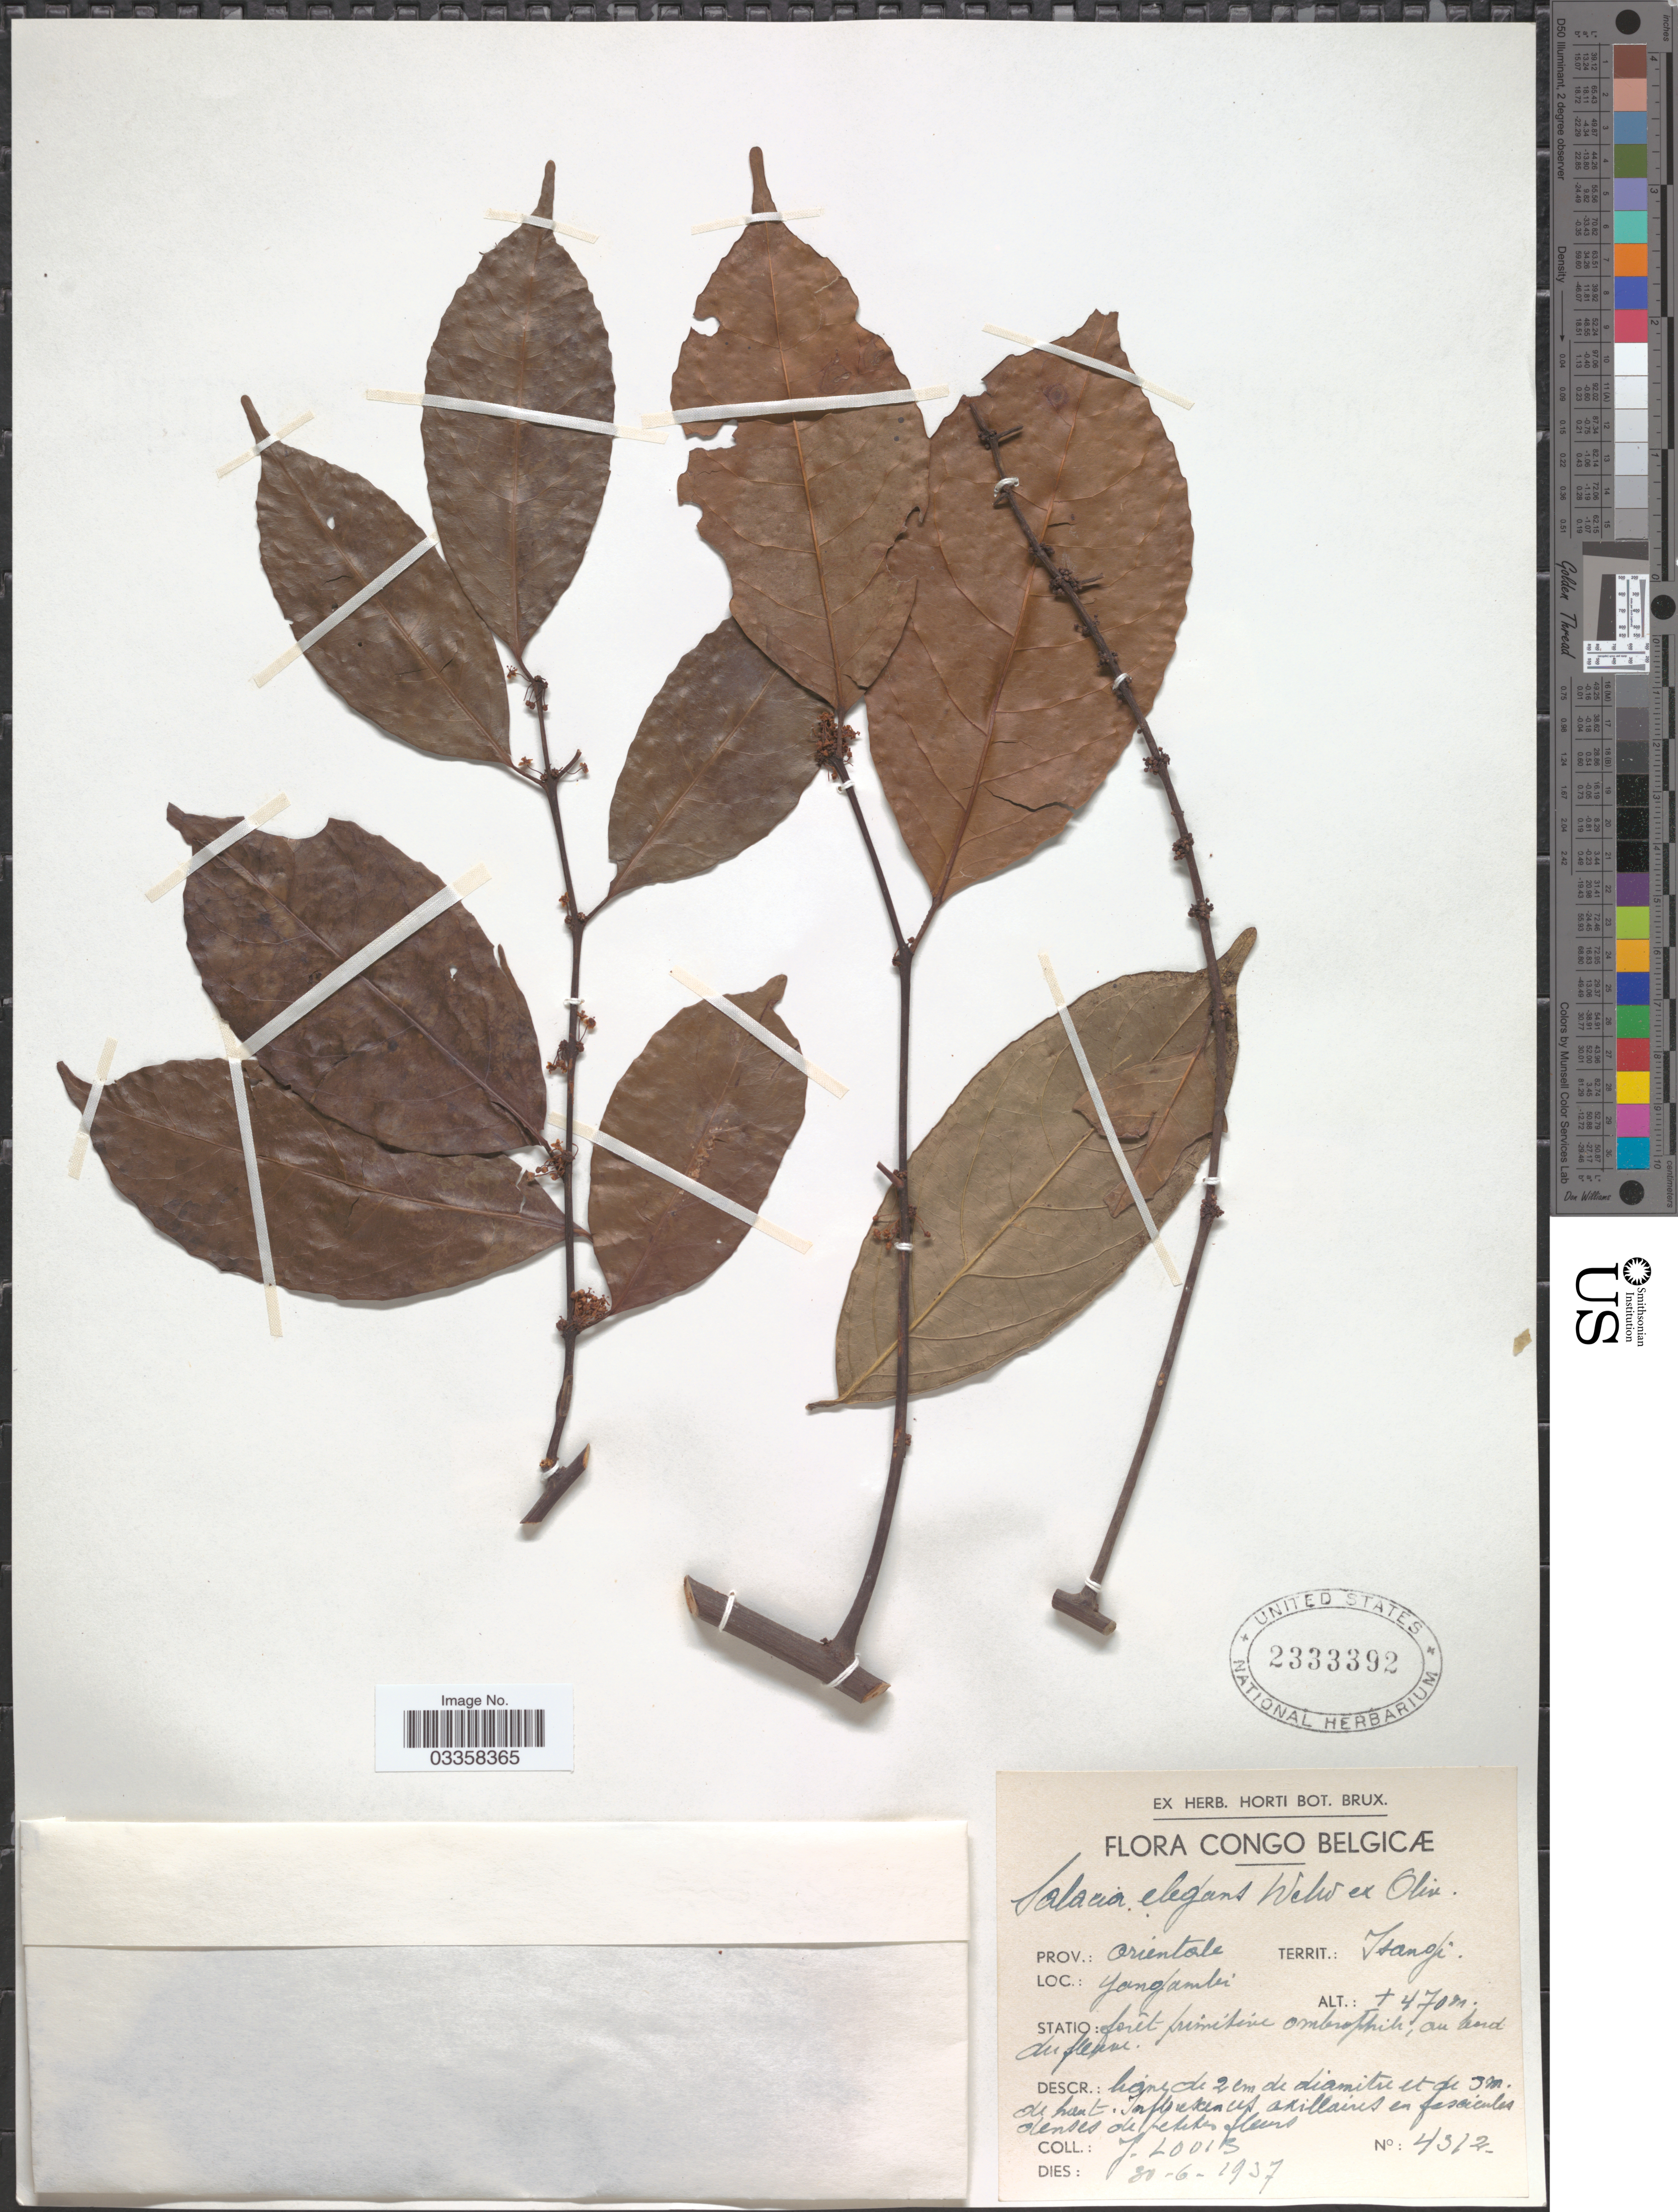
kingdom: Plantae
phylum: Tracheophyta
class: Magnoliopsida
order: Celastrales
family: Celastraceae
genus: Salacia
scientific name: Salacia elegans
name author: Welw. ex Oliv.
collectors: J. Louis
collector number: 4312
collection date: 1937-06-30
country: Congo, Democratic Republic of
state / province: Tshopo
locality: Congo Belgicæ. Territ.: Isangi. Yangambi.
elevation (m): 470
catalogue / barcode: US 2333392